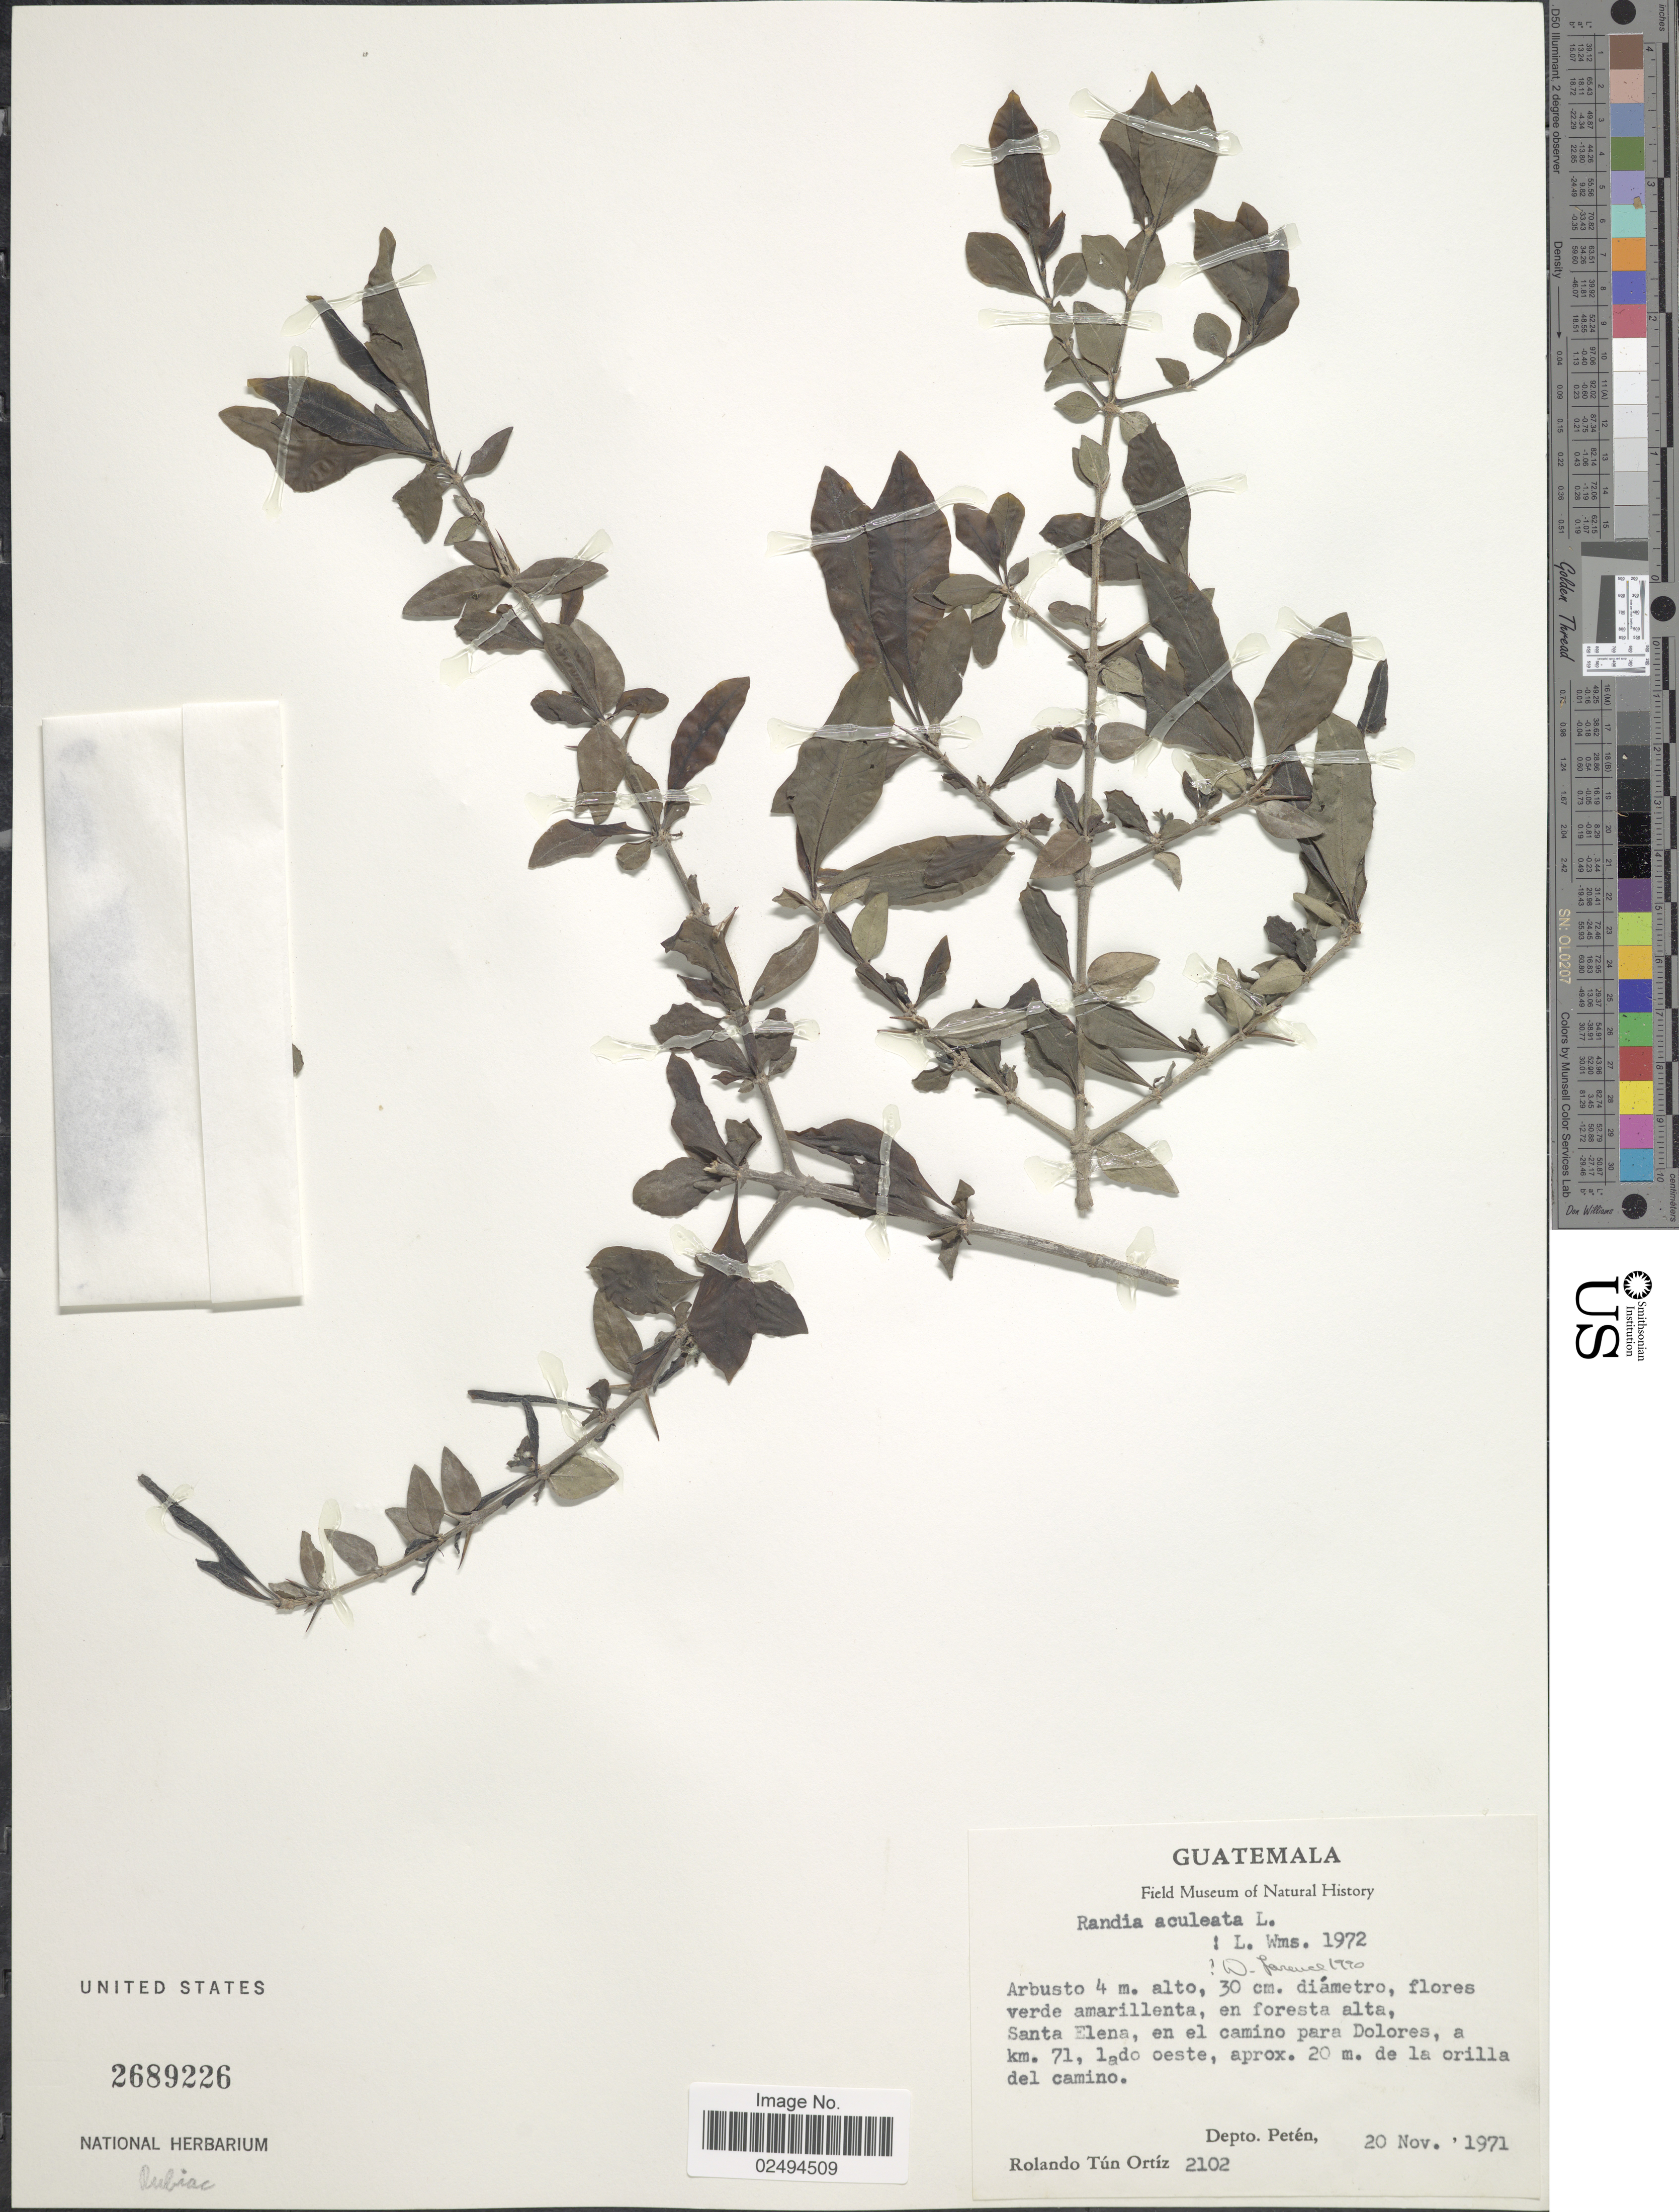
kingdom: Plantae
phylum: Tracheophyta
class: Magnoliopsida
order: Gentianales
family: Rubiaceae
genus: Randia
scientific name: Randia aculeata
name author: L.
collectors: R. T. Ortíz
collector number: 2102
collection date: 1971-11-20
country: Guatemala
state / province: El Petén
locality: Santa Elena, en el camino para Dolores, a km. 71, lado oeste, aprox. 20 m. de la orilla del camino. Depto. Peten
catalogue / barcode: US 2689226